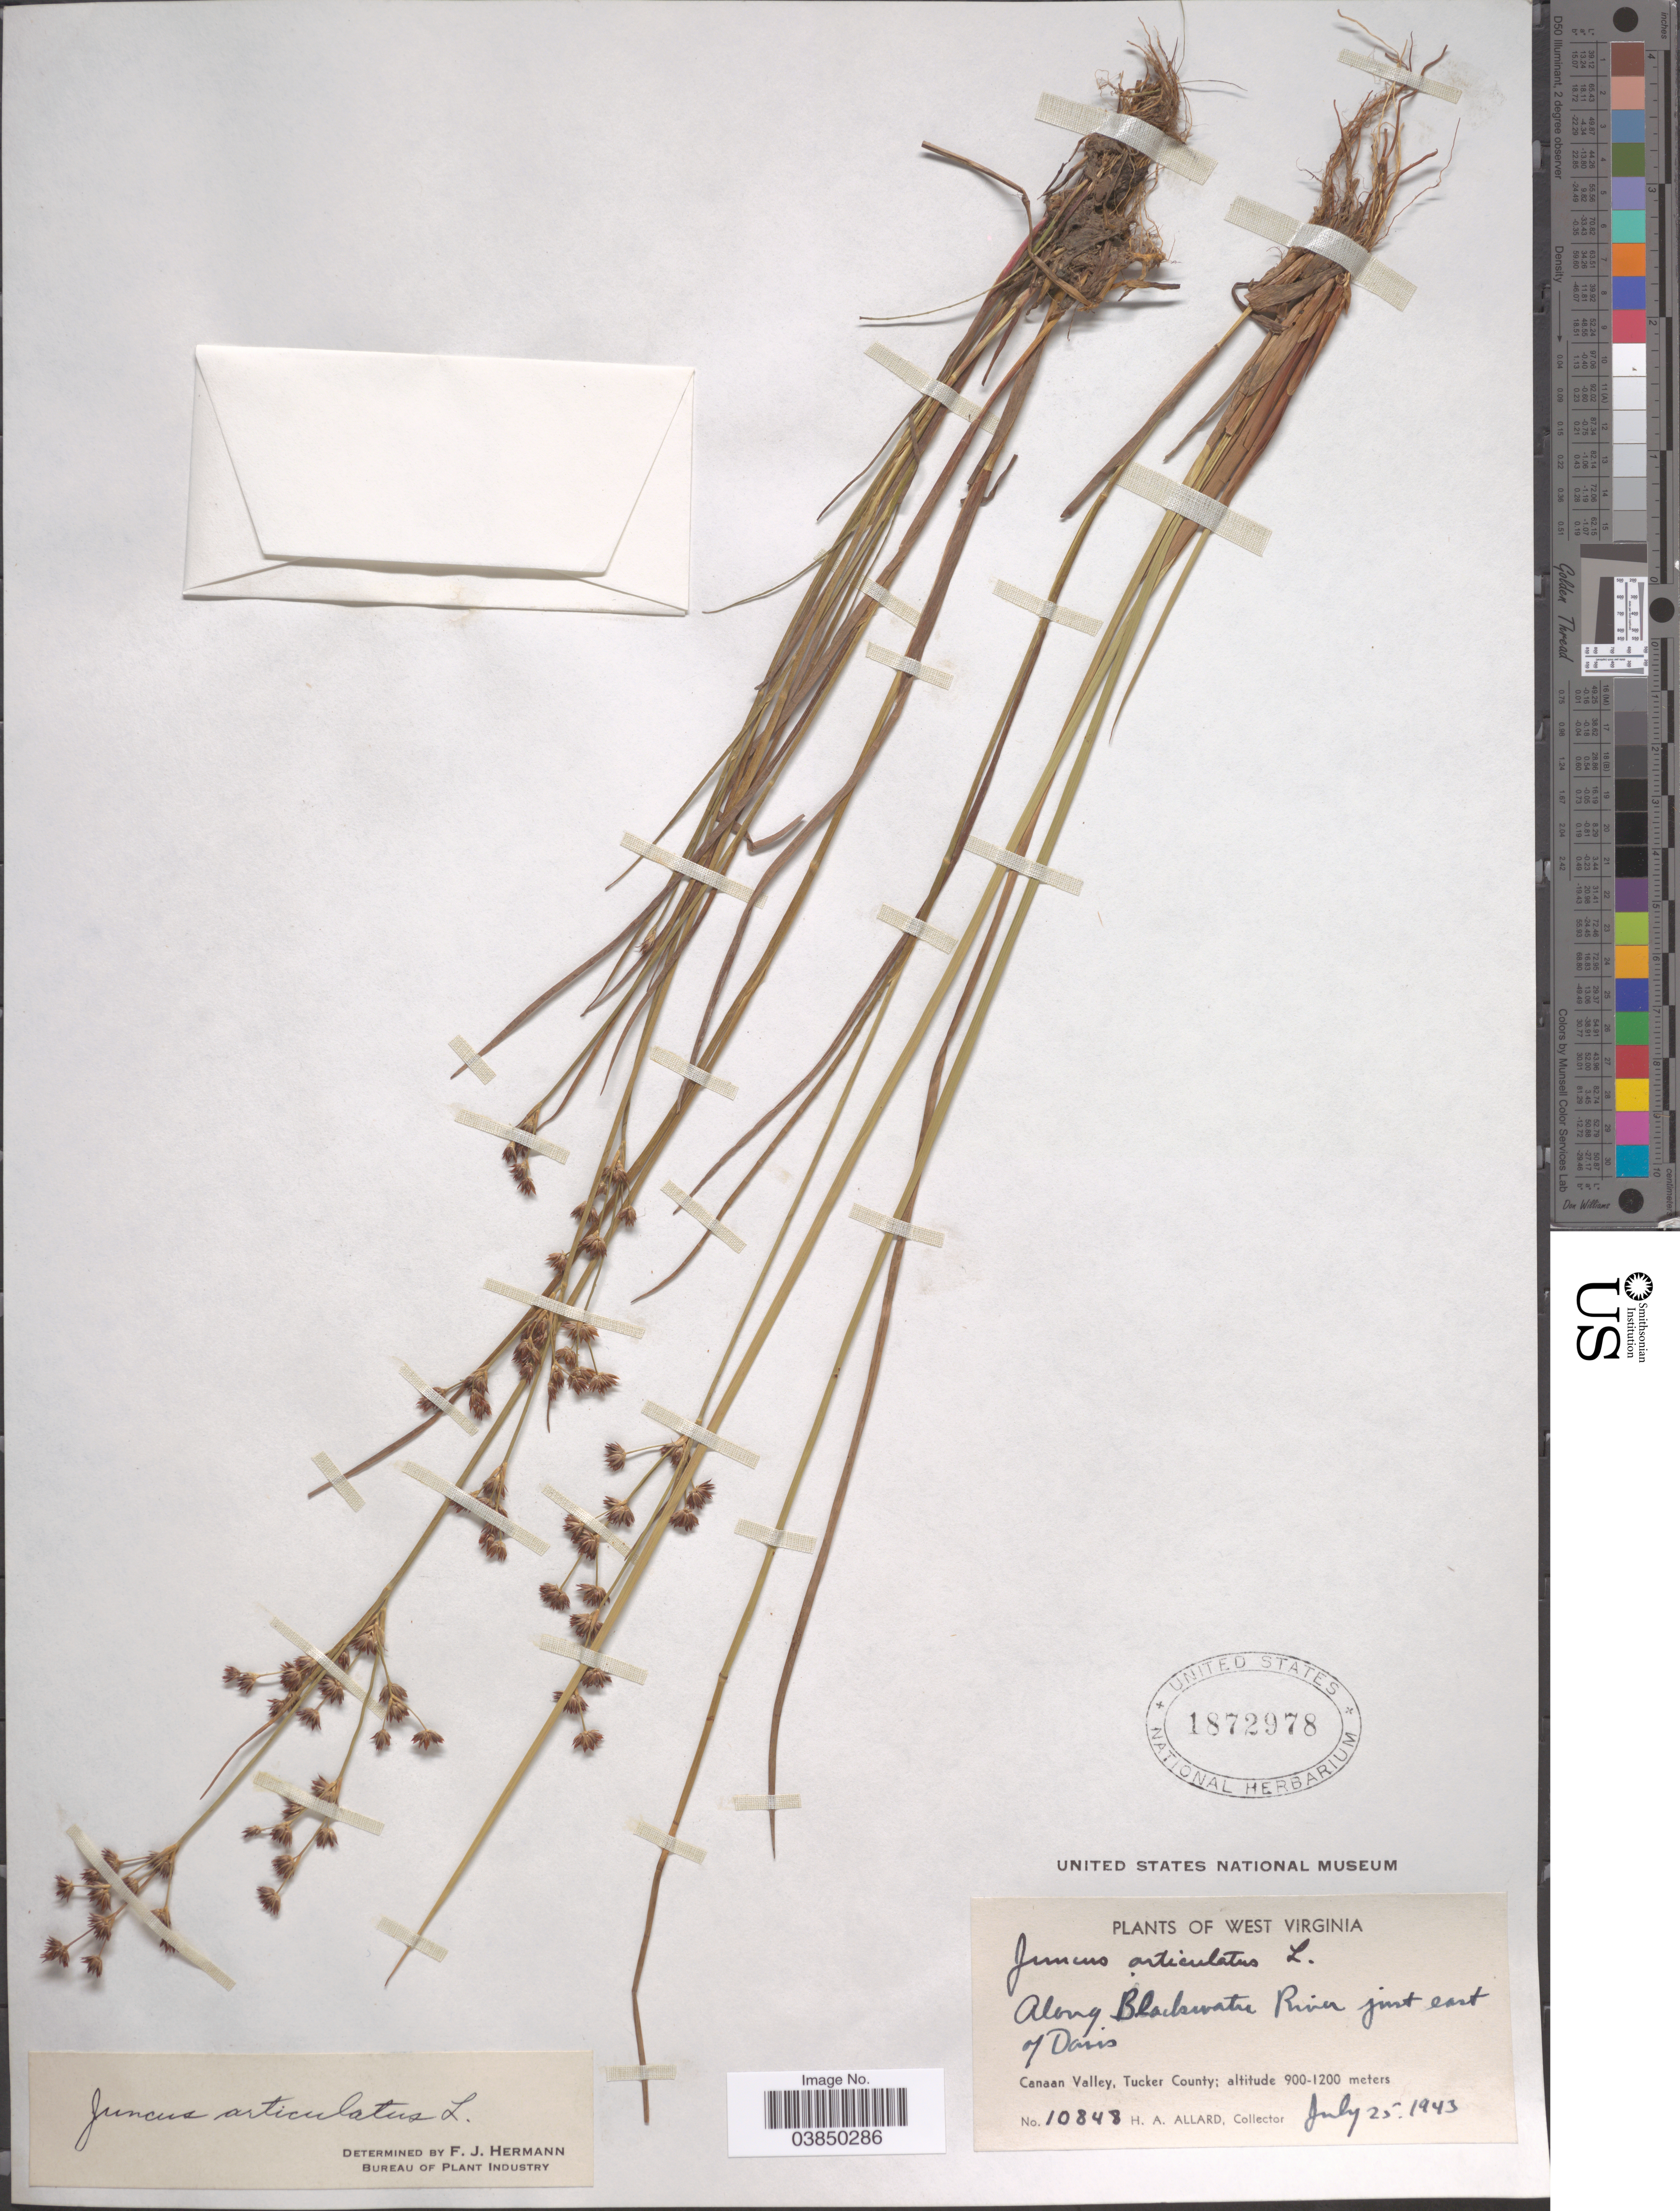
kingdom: Plantae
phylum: Tracheophyta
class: Liliopsida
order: Poales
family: Juncaceae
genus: Juncus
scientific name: Juncus articulatus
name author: L.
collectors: H. A. Allard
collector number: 10848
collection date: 1943-07-25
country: United States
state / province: West Virginia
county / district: Tucker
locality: Along Blackwater River just east of Davis. Canaan Valley, Tucker County.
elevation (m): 900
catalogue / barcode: US 1872978